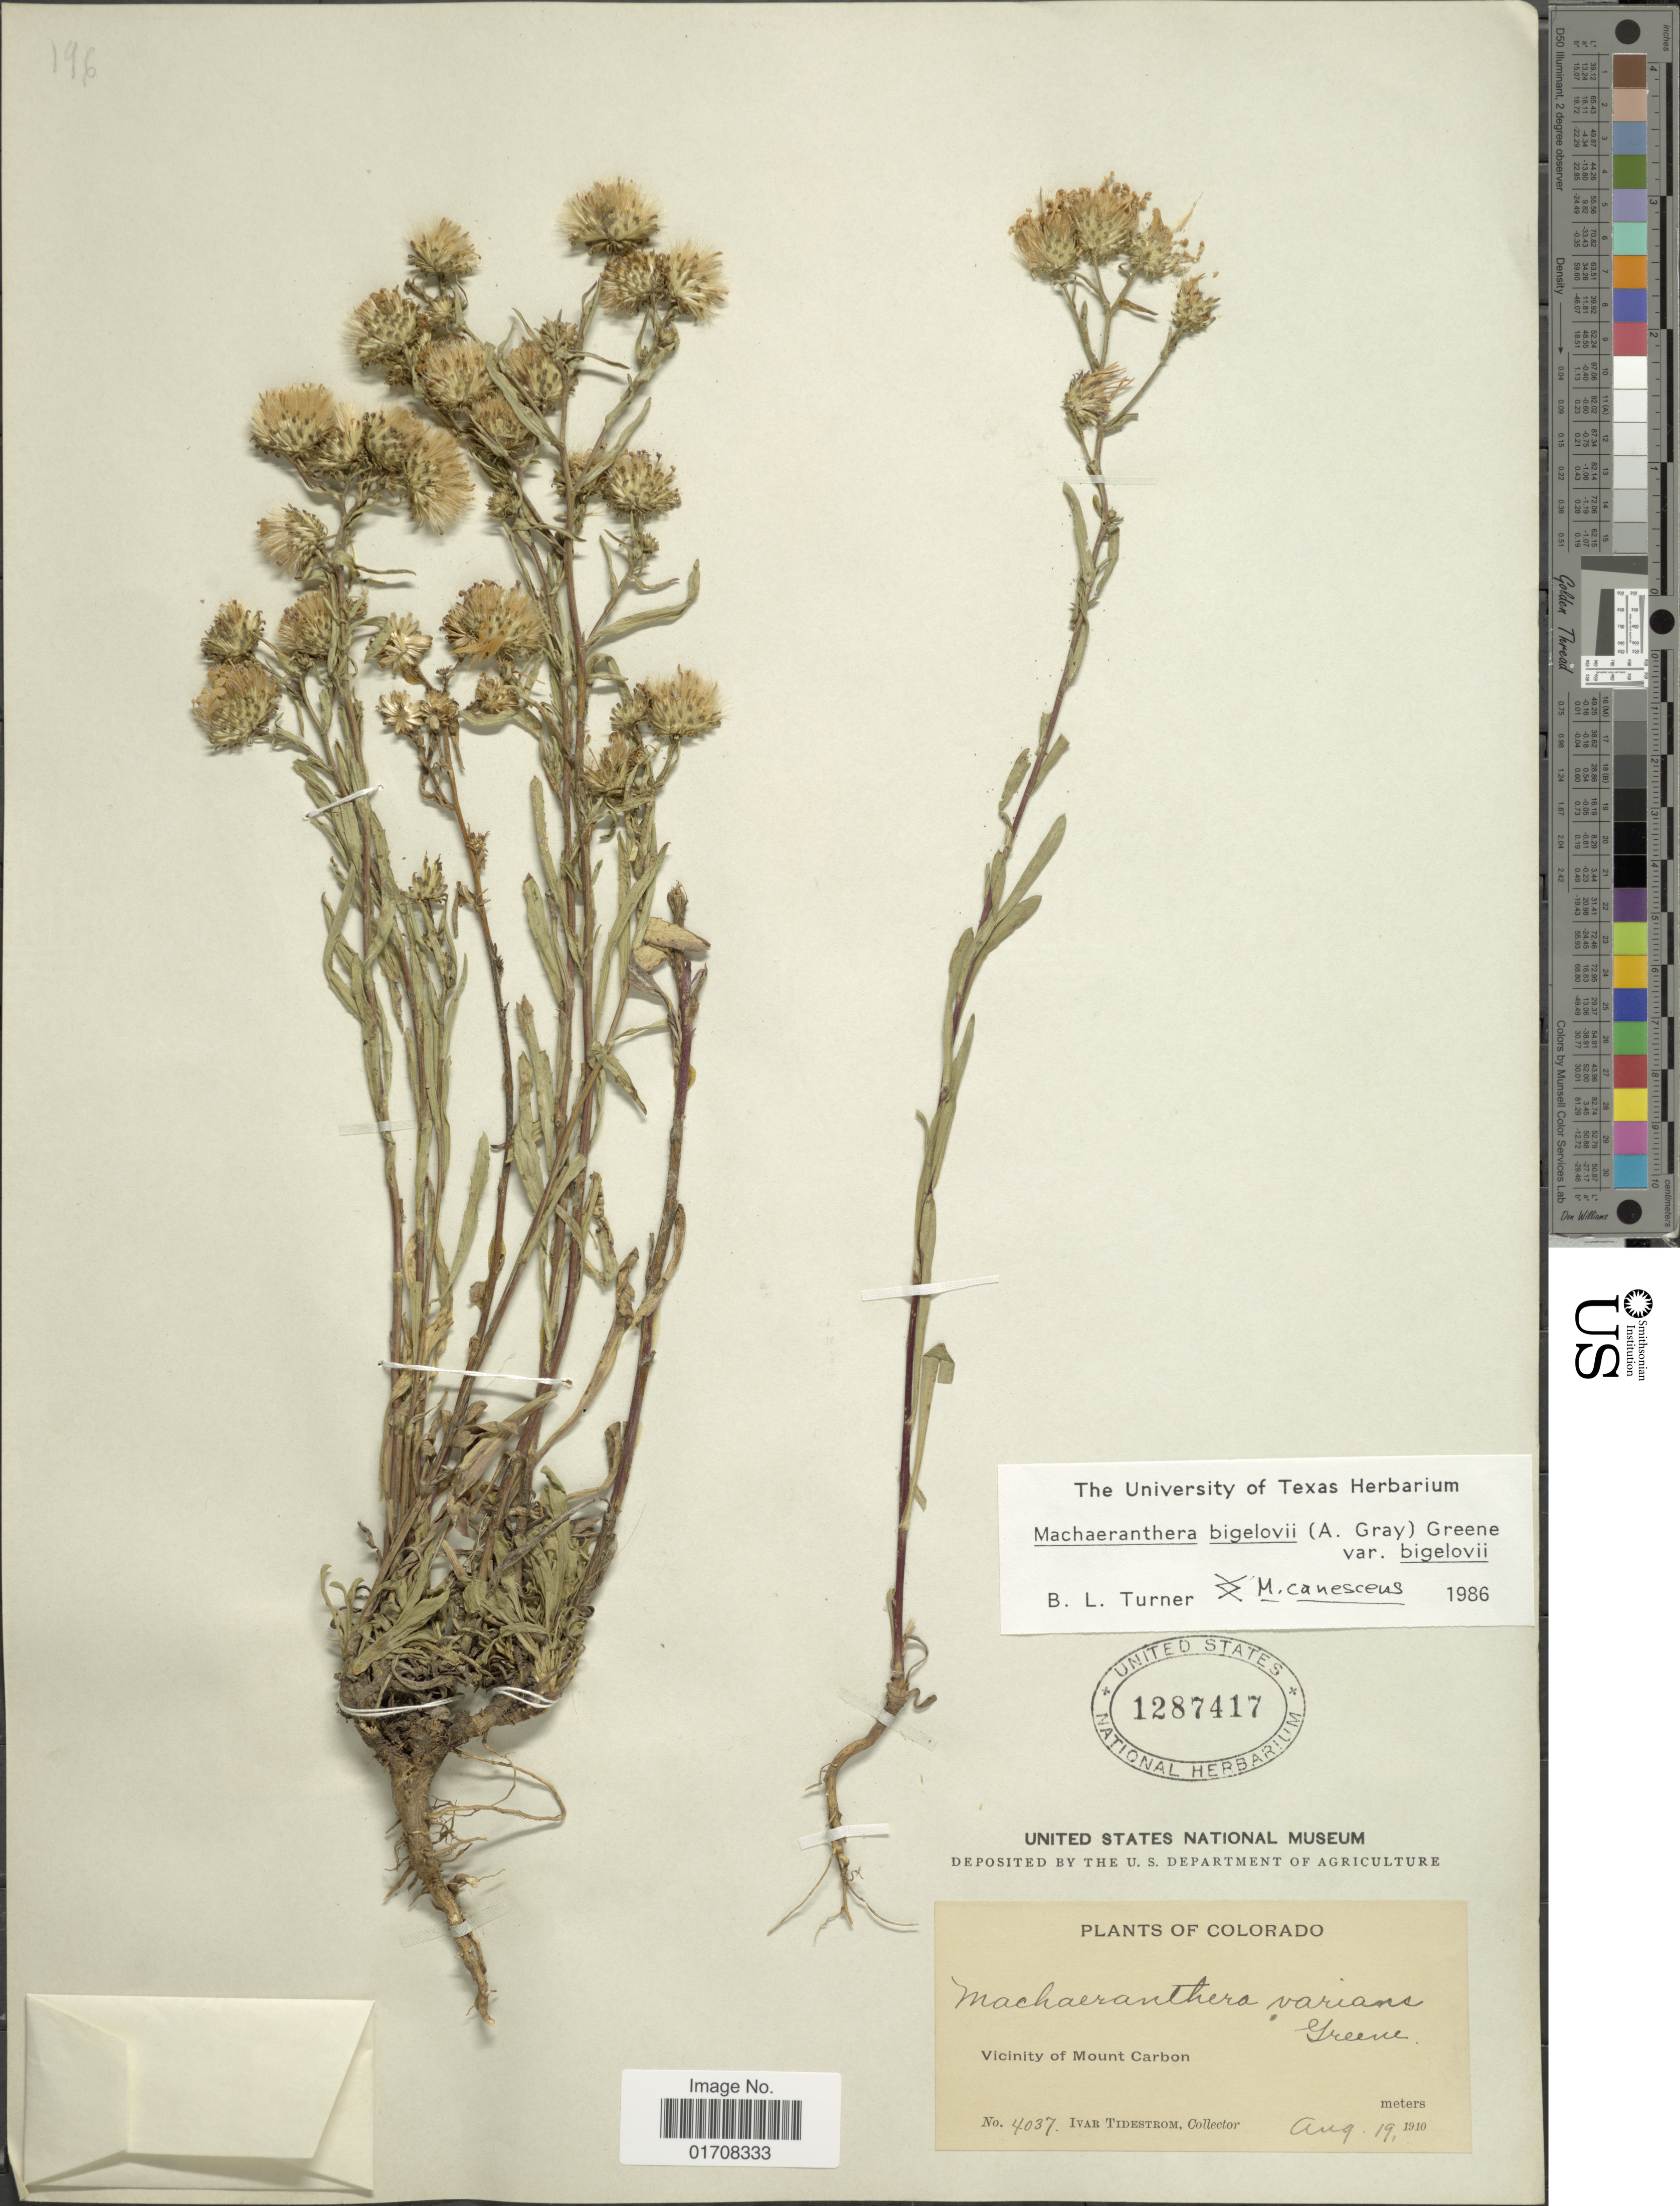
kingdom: Plantae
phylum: Tracheophyta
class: Magnoliopsida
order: Asterales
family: Asteraceae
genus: Machaeranthera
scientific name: Machaeranthera bigelovii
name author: (A. Gray) Greene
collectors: I. F. Tidestrom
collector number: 4037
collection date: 1910-08-19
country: United States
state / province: Colorado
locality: Vicinity of Mount Carbon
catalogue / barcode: US 1287417